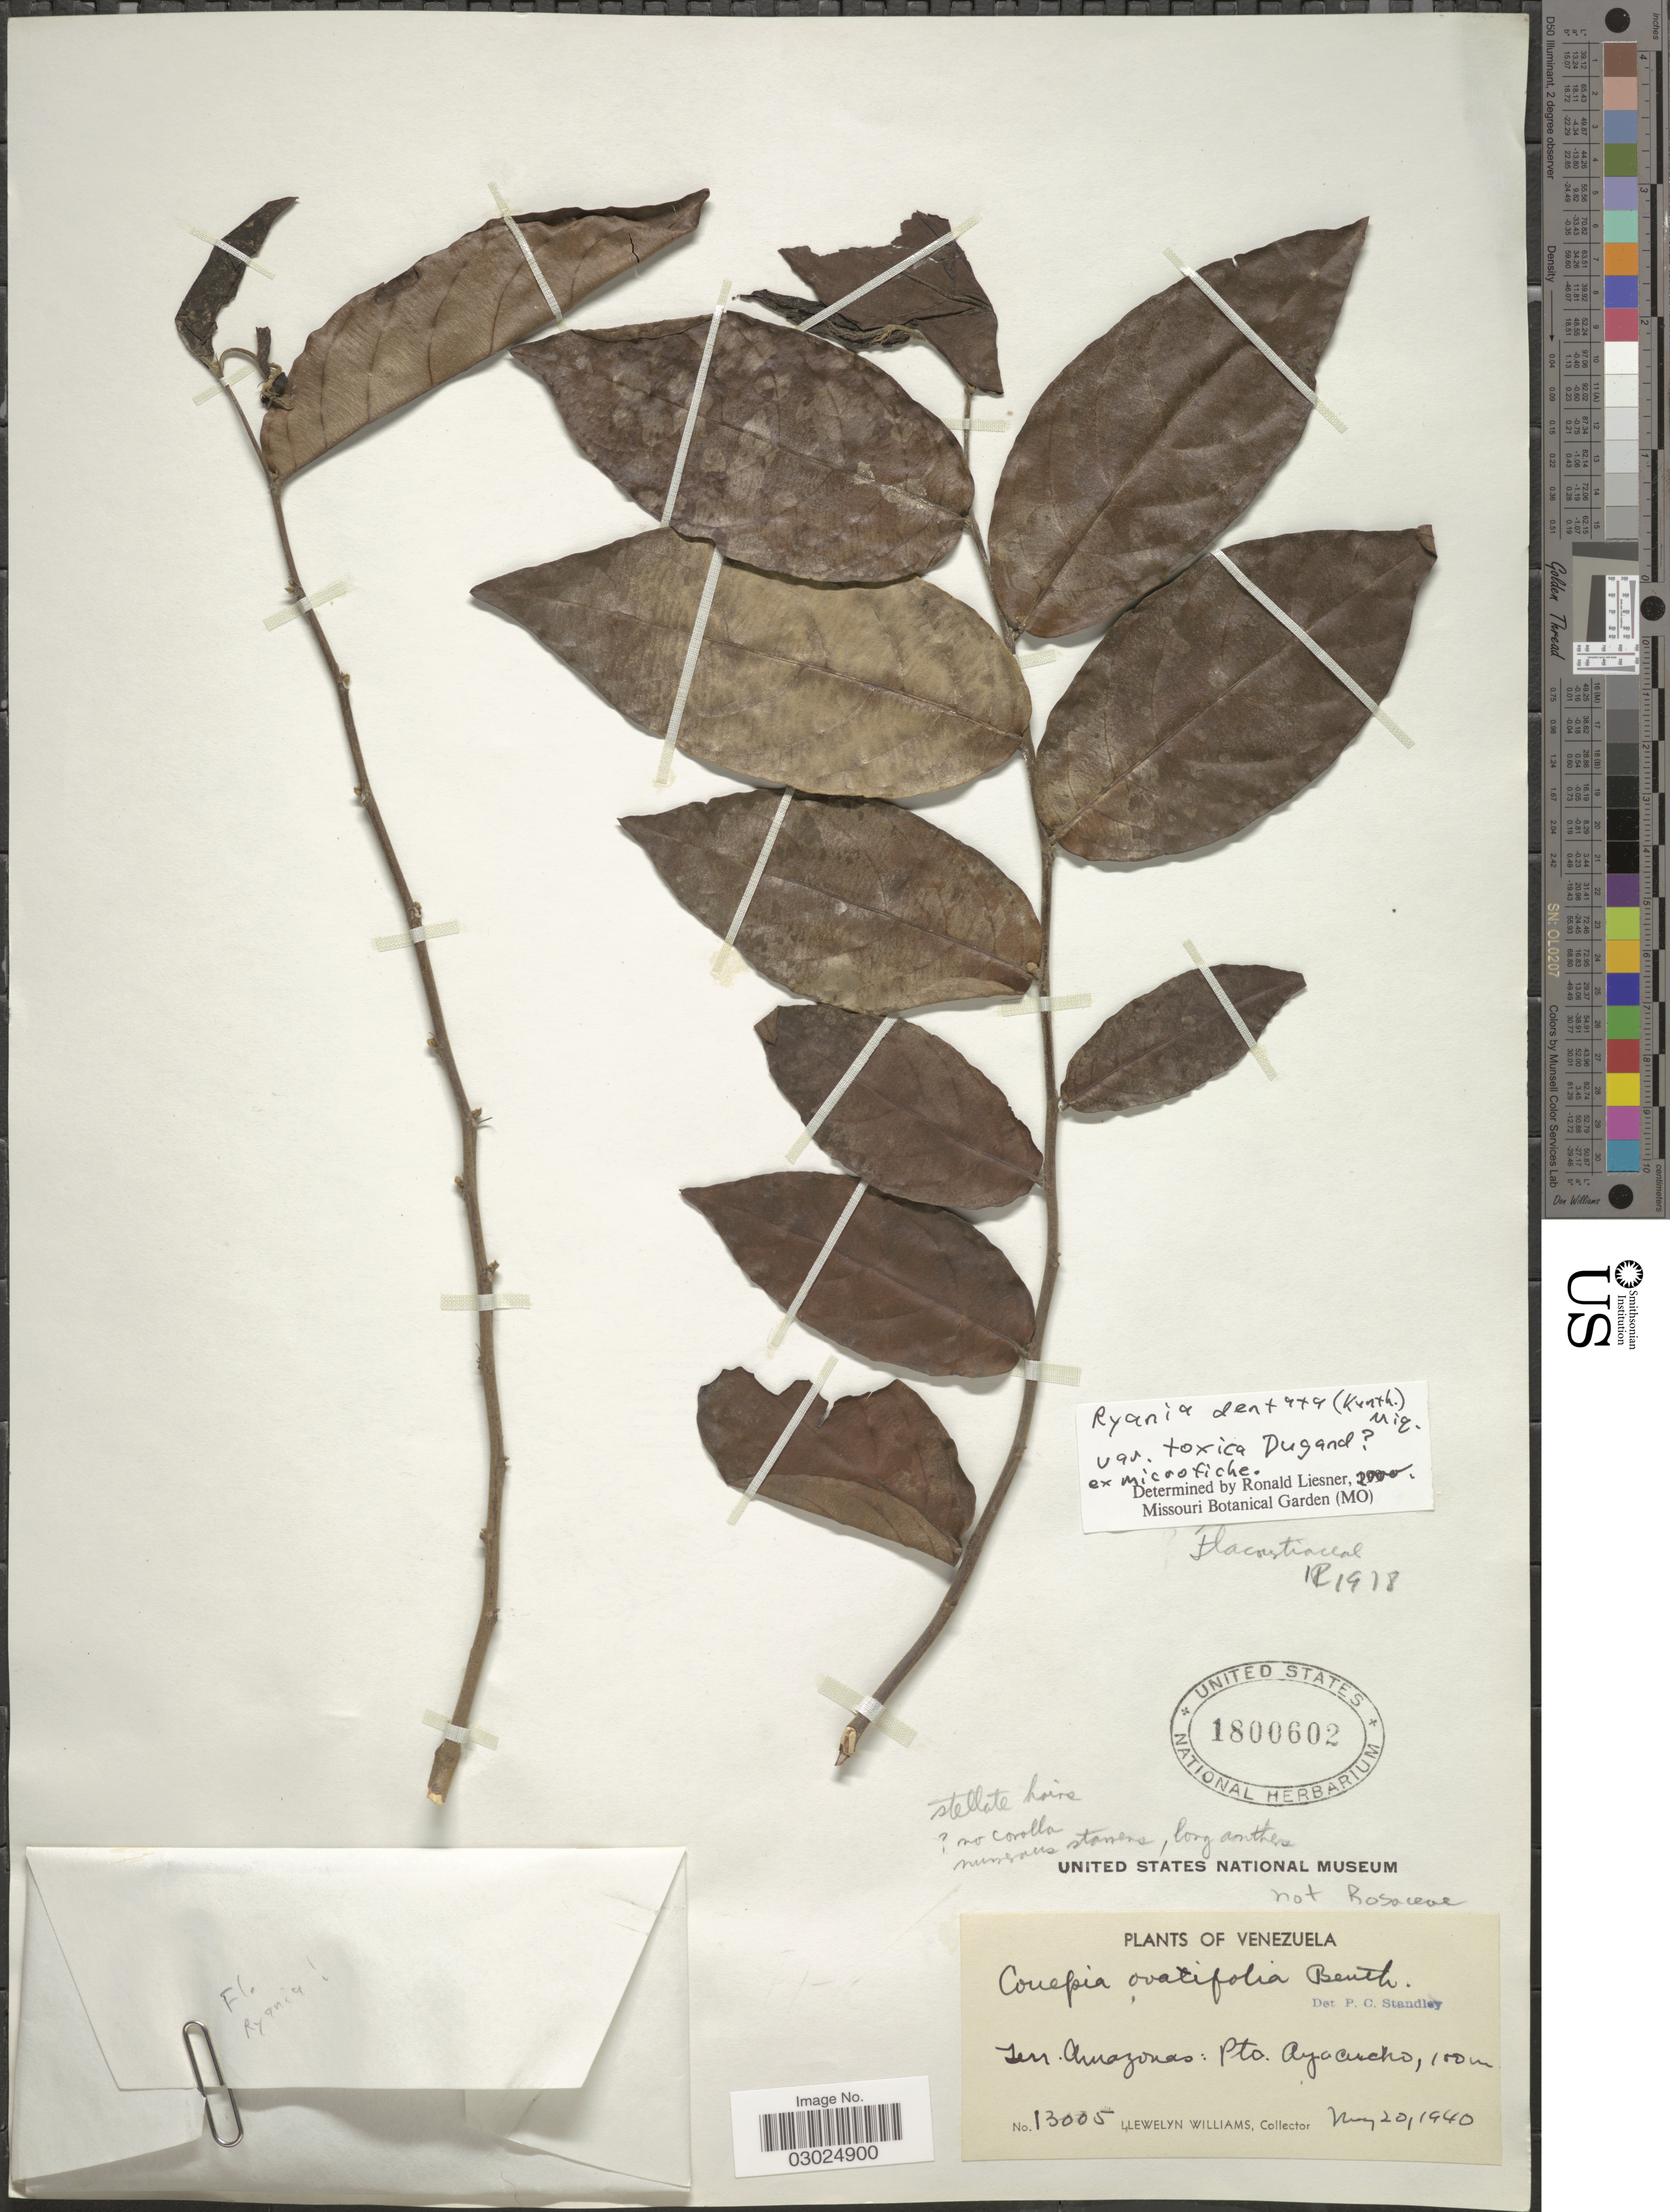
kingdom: Plantae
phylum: Tracheophyta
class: Magnoliopsida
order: Malpighiales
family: Salicaceae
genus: Ryania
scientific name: Ryania dentata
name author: Miq.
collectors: Ll. Williams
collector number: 13005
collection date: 1940-05-20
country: Venezuela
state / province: Amazonas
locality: Terr. Amazonas: Pto. Ayacucho.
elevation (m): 100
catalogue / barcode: US 1800602